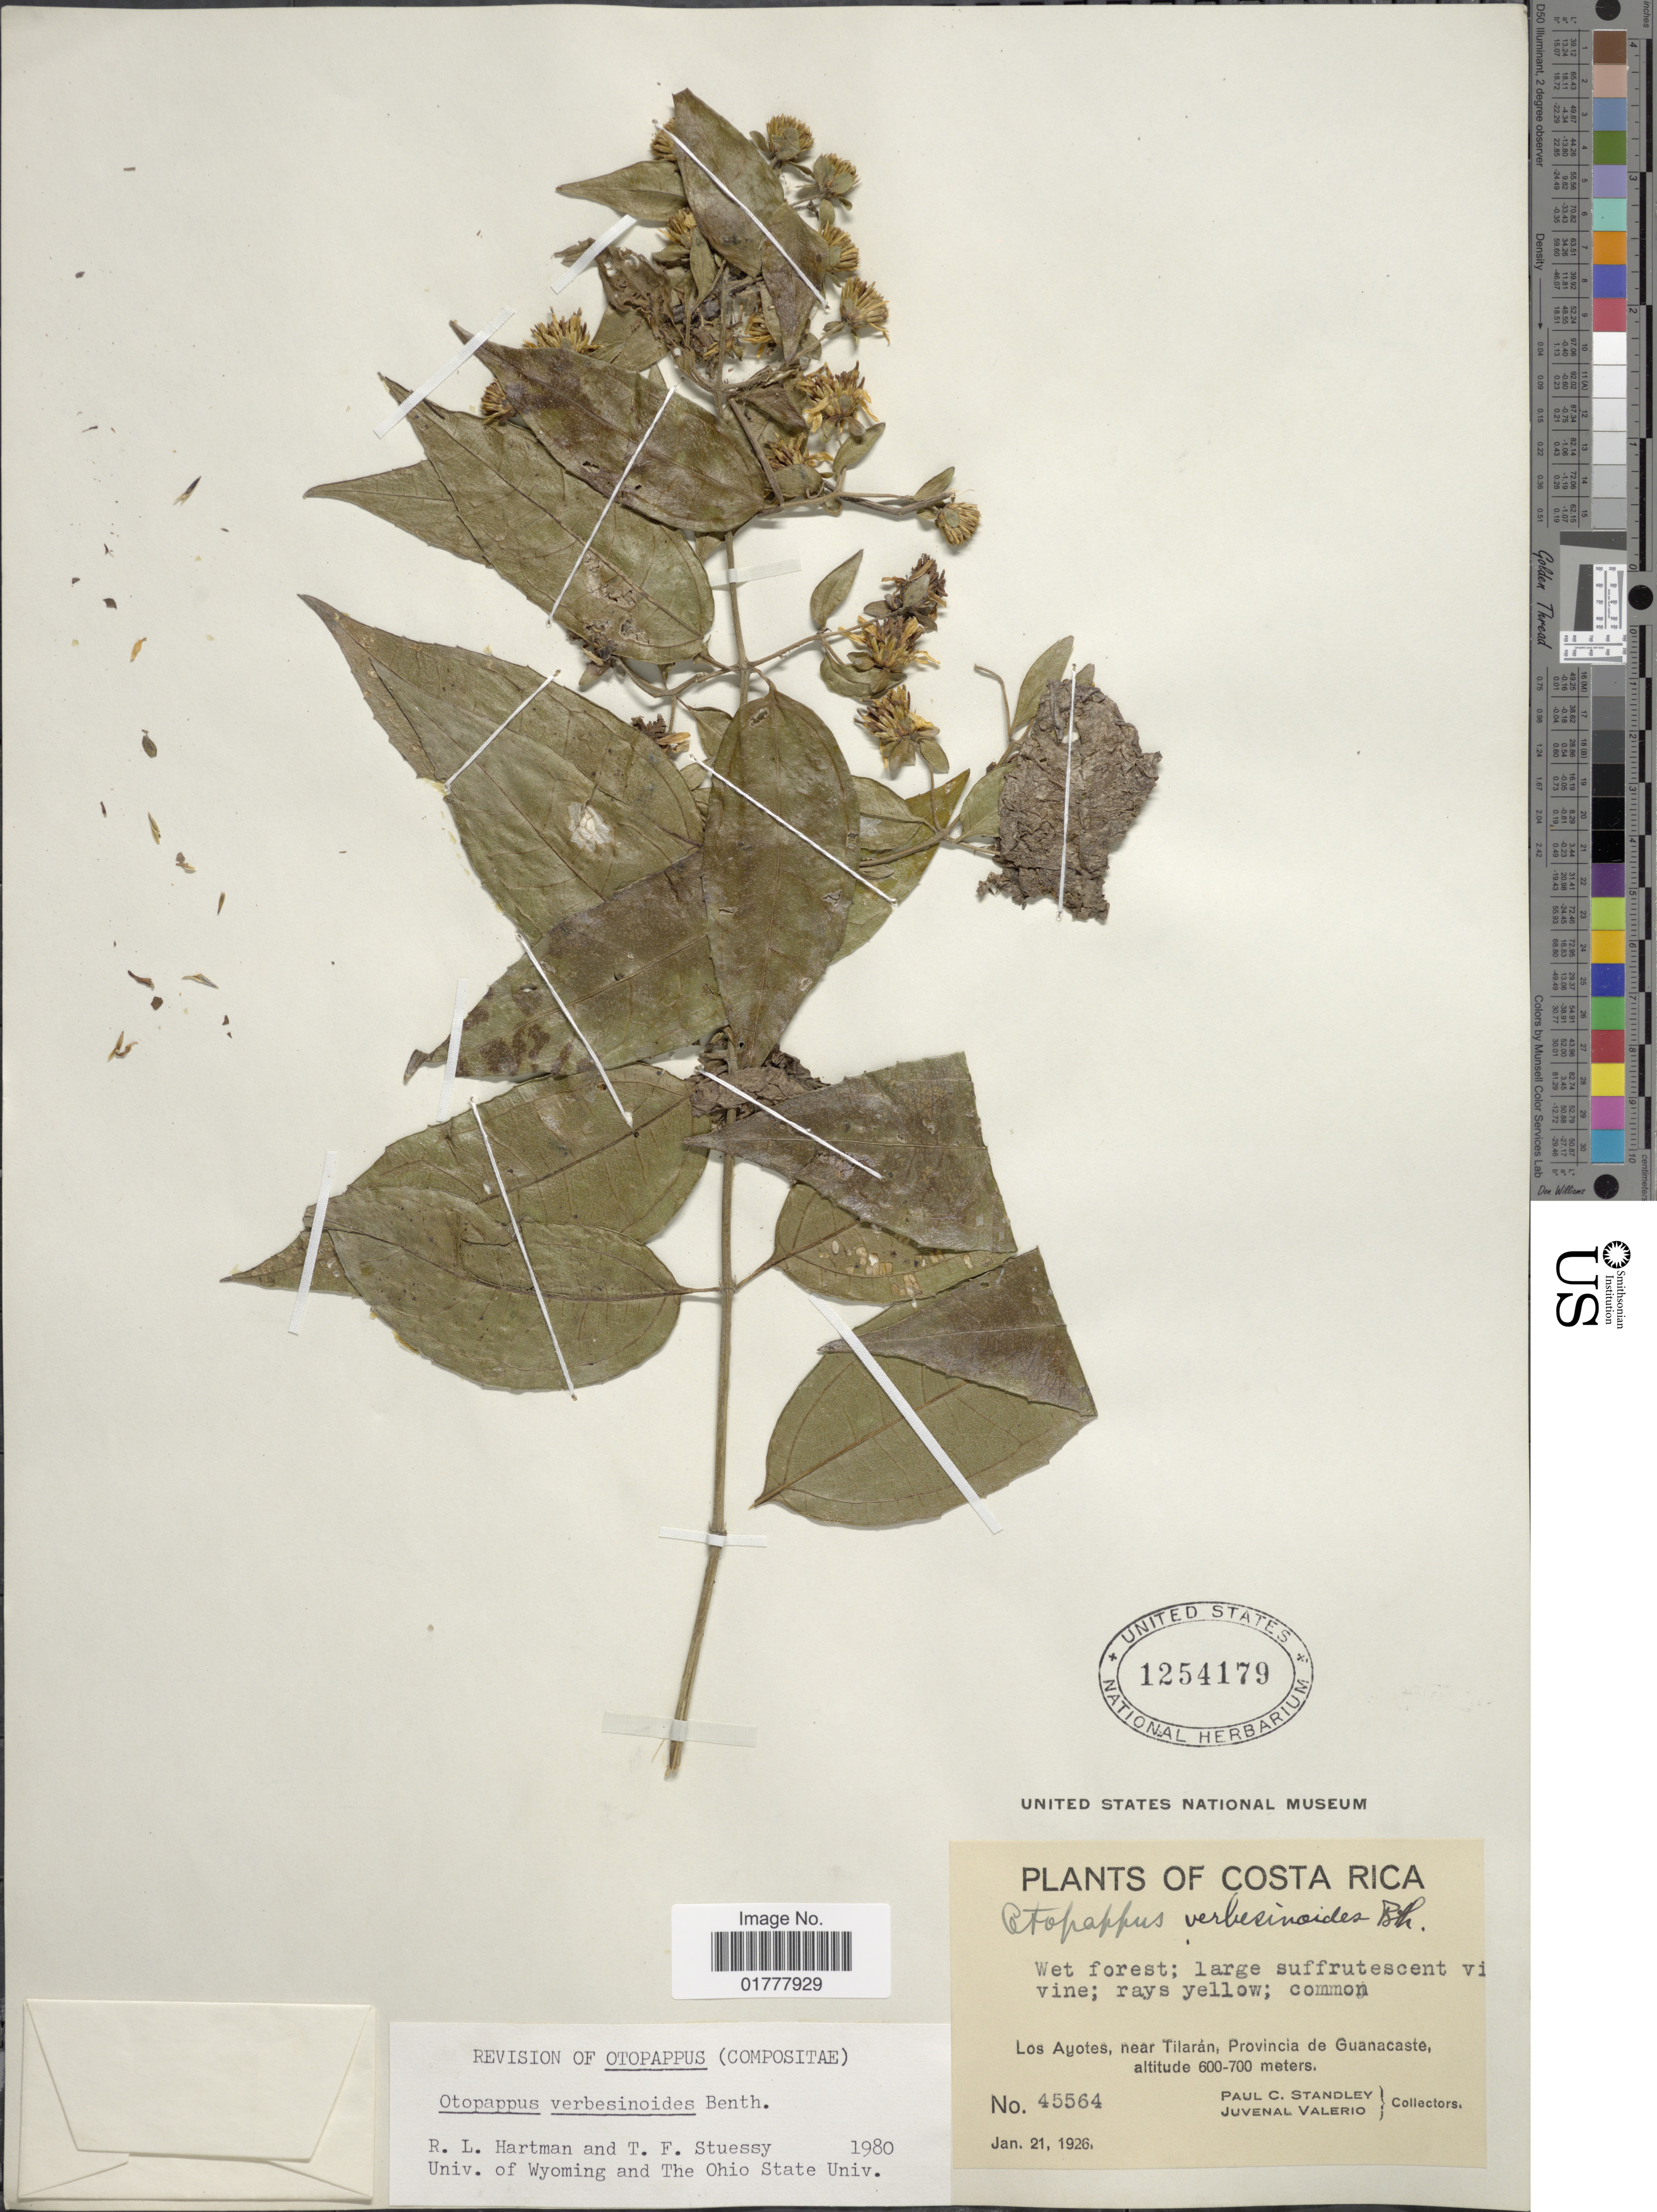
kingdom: Plantae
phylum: Tracheophyta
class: Magnoliopsida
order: Asterales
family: Asteraceae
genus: Otopappus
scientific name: Otopappus verbesinoides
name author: Benth.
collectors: P. C. Standley & J. Valerio R.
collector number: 45564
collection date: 1926-01-21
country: Costa Rica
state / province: Guanacaste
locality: Los Ayotes, near Tilaran, Provincia de Guanacaste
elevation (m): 600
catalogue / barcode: US 1254179